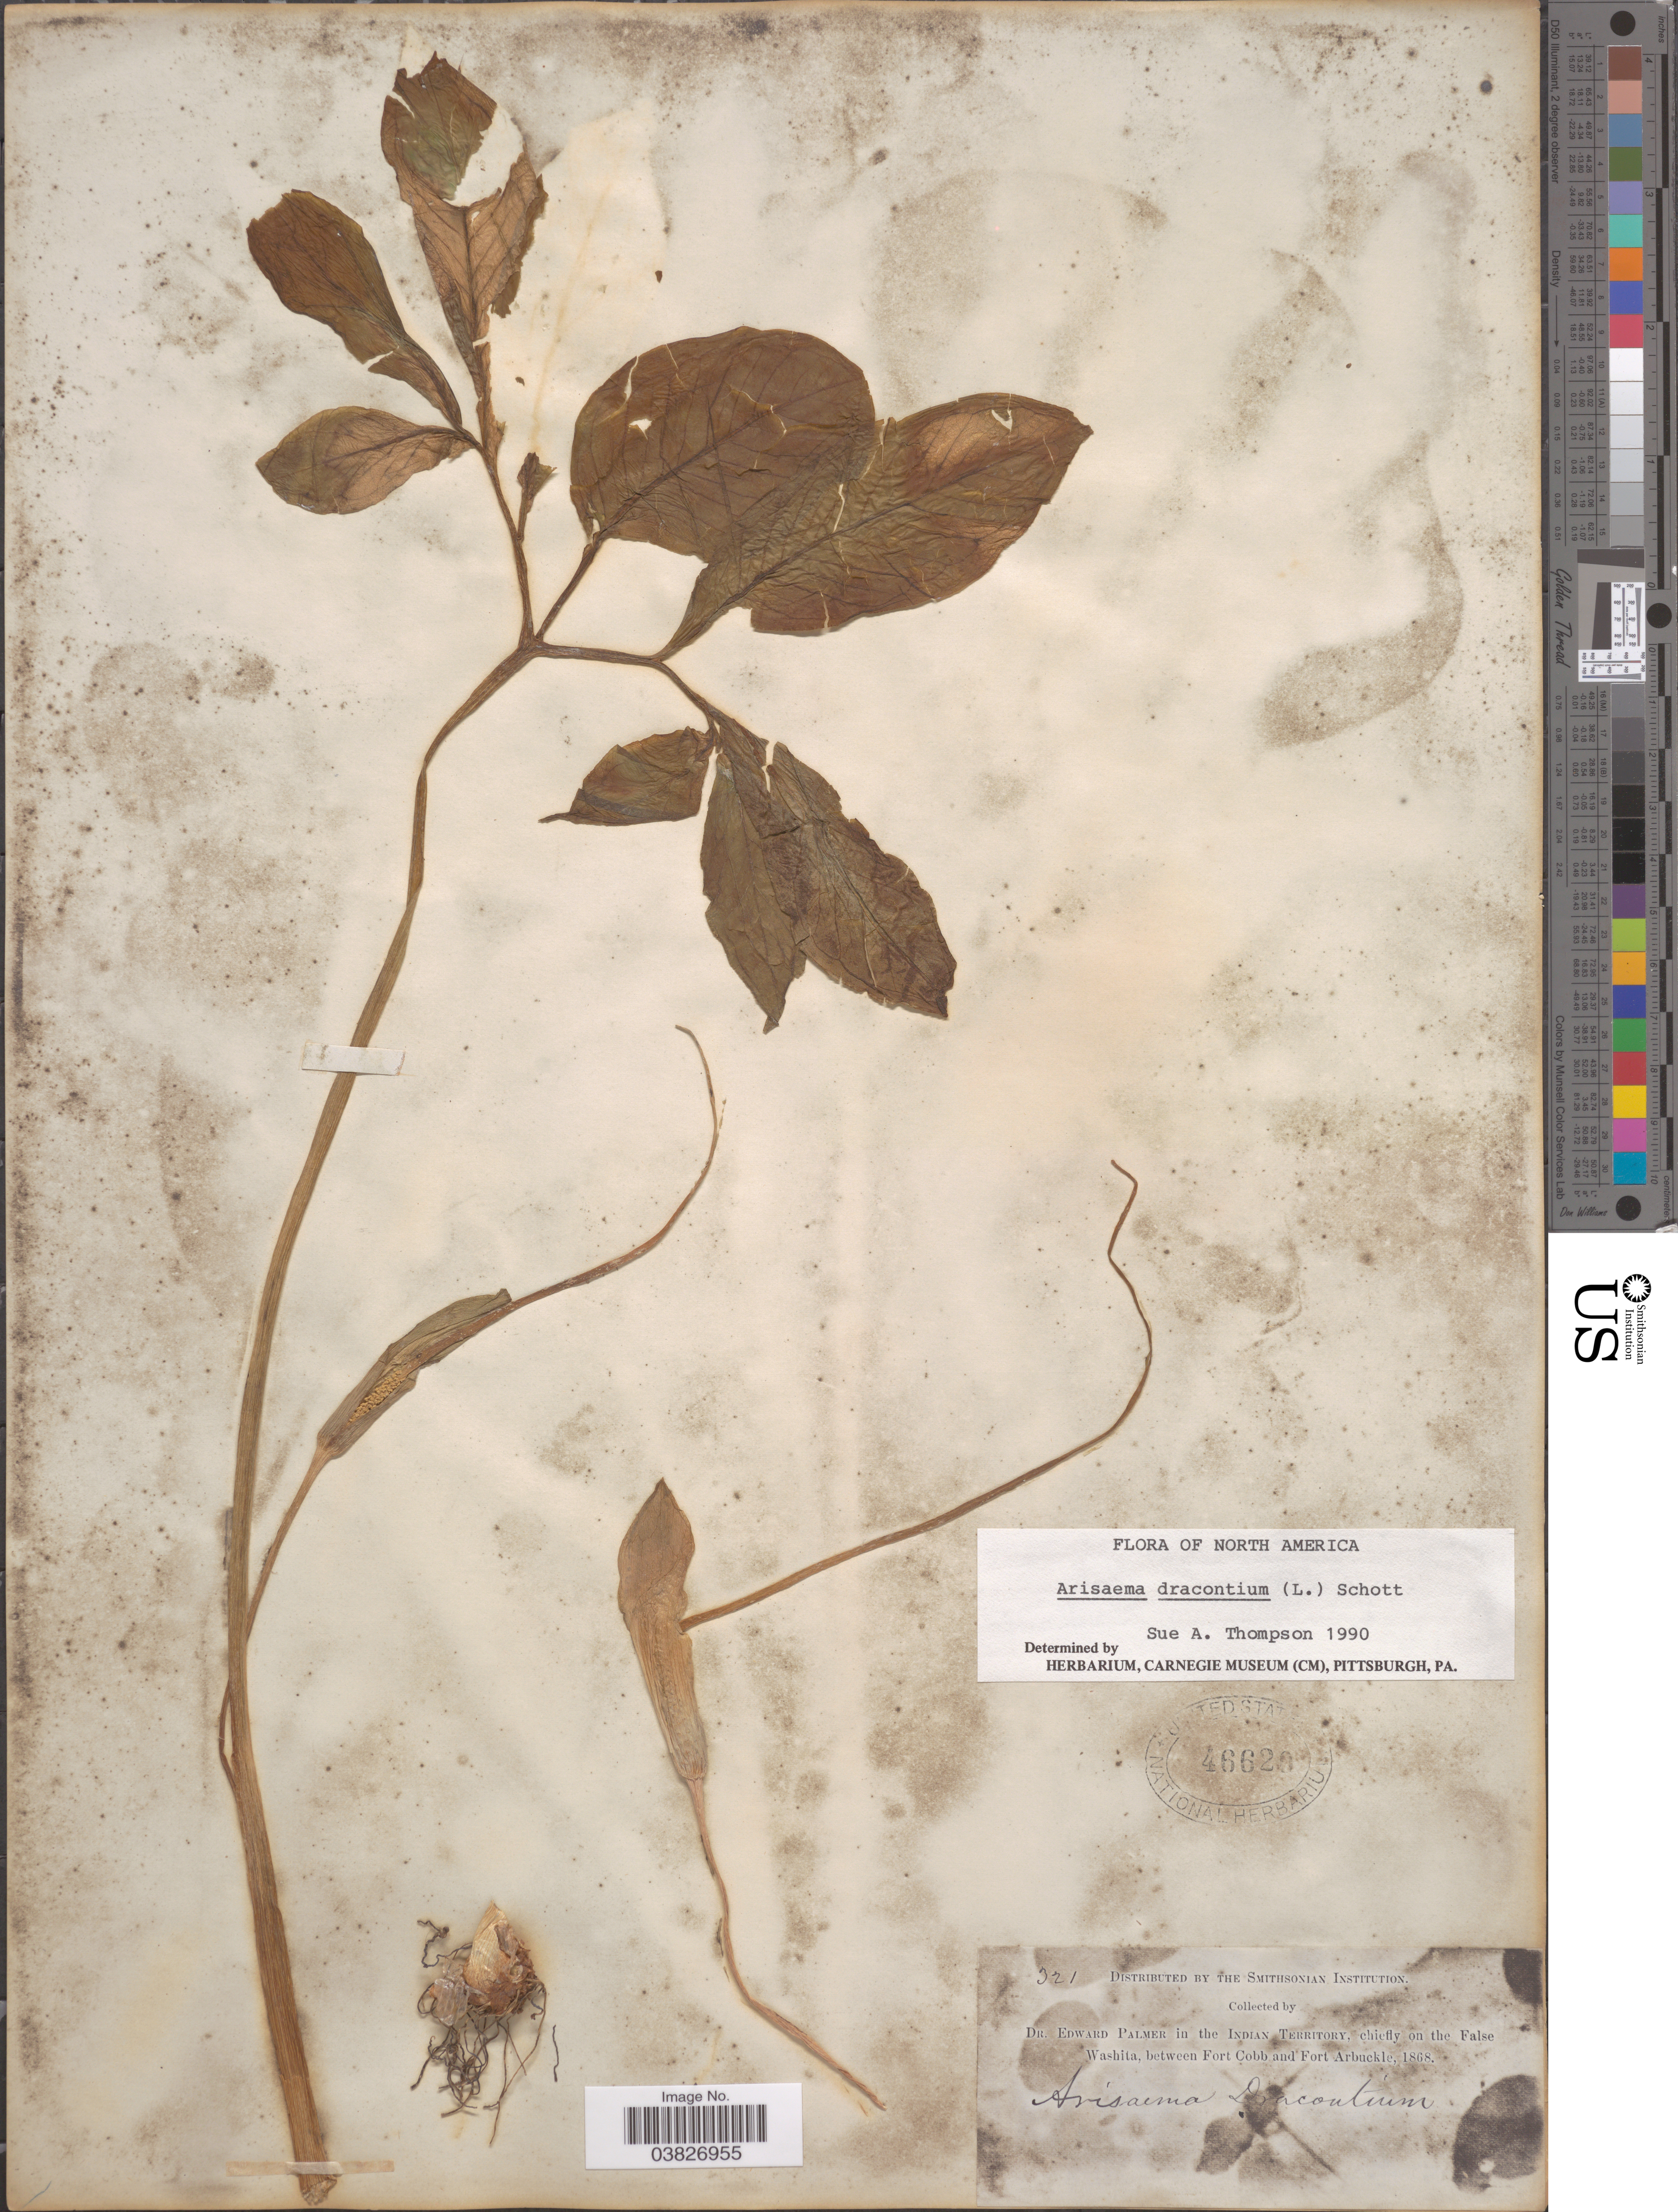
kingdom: Plantae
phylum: Tracheophyta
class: Liliopsida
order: Alismatales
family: Araceae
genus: Arisaema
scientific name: Arisaema dracontium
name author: (L.) Schott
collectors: E. Palmer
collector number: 321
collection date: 1868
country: United States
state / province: Oklahoma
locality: In the Indian Territory, chiefly on the False Washita, between Fort Cobb and Fort Arbuckle.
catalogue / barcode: US 46620